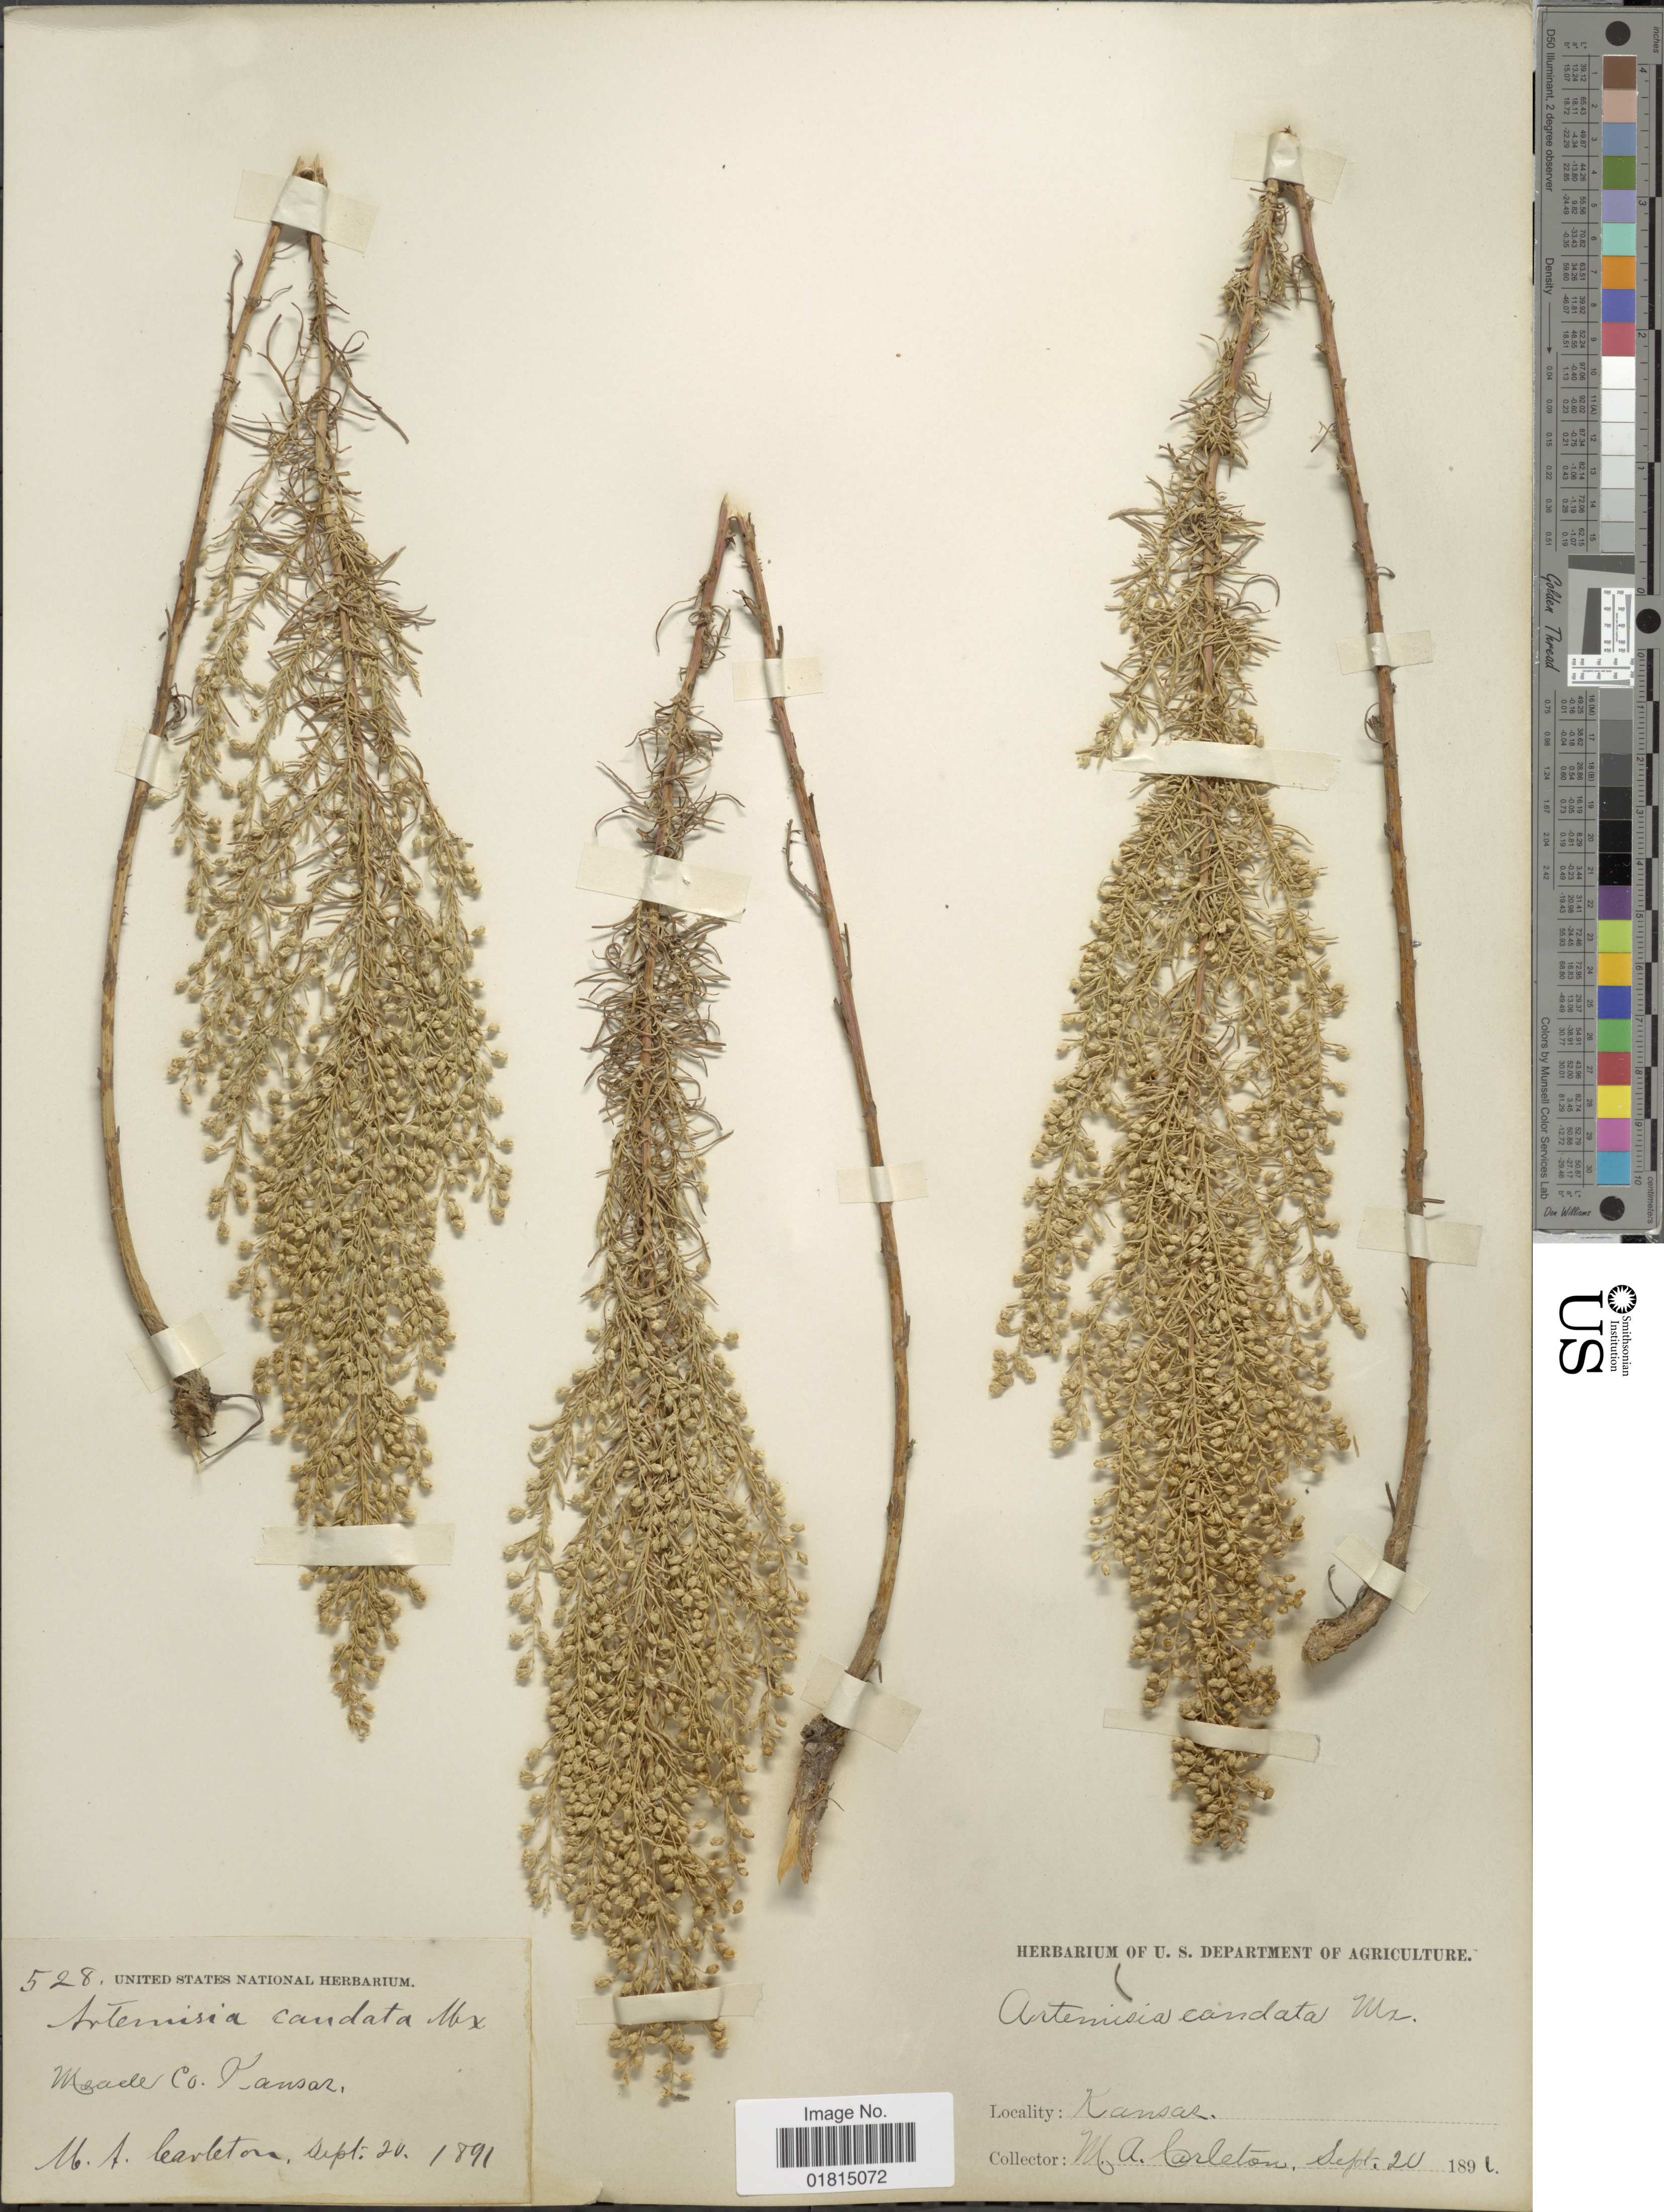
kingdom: Plantae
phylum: Tracheophyta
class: Magnoliopsida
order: Asterales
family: Asteraceae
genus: Artemisia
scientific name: Artemisia caudata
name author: Michx.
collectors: M. A. Carleton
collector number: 528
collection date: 1891-09-20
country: United States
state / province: Kansas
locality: Meade Co. Kansas